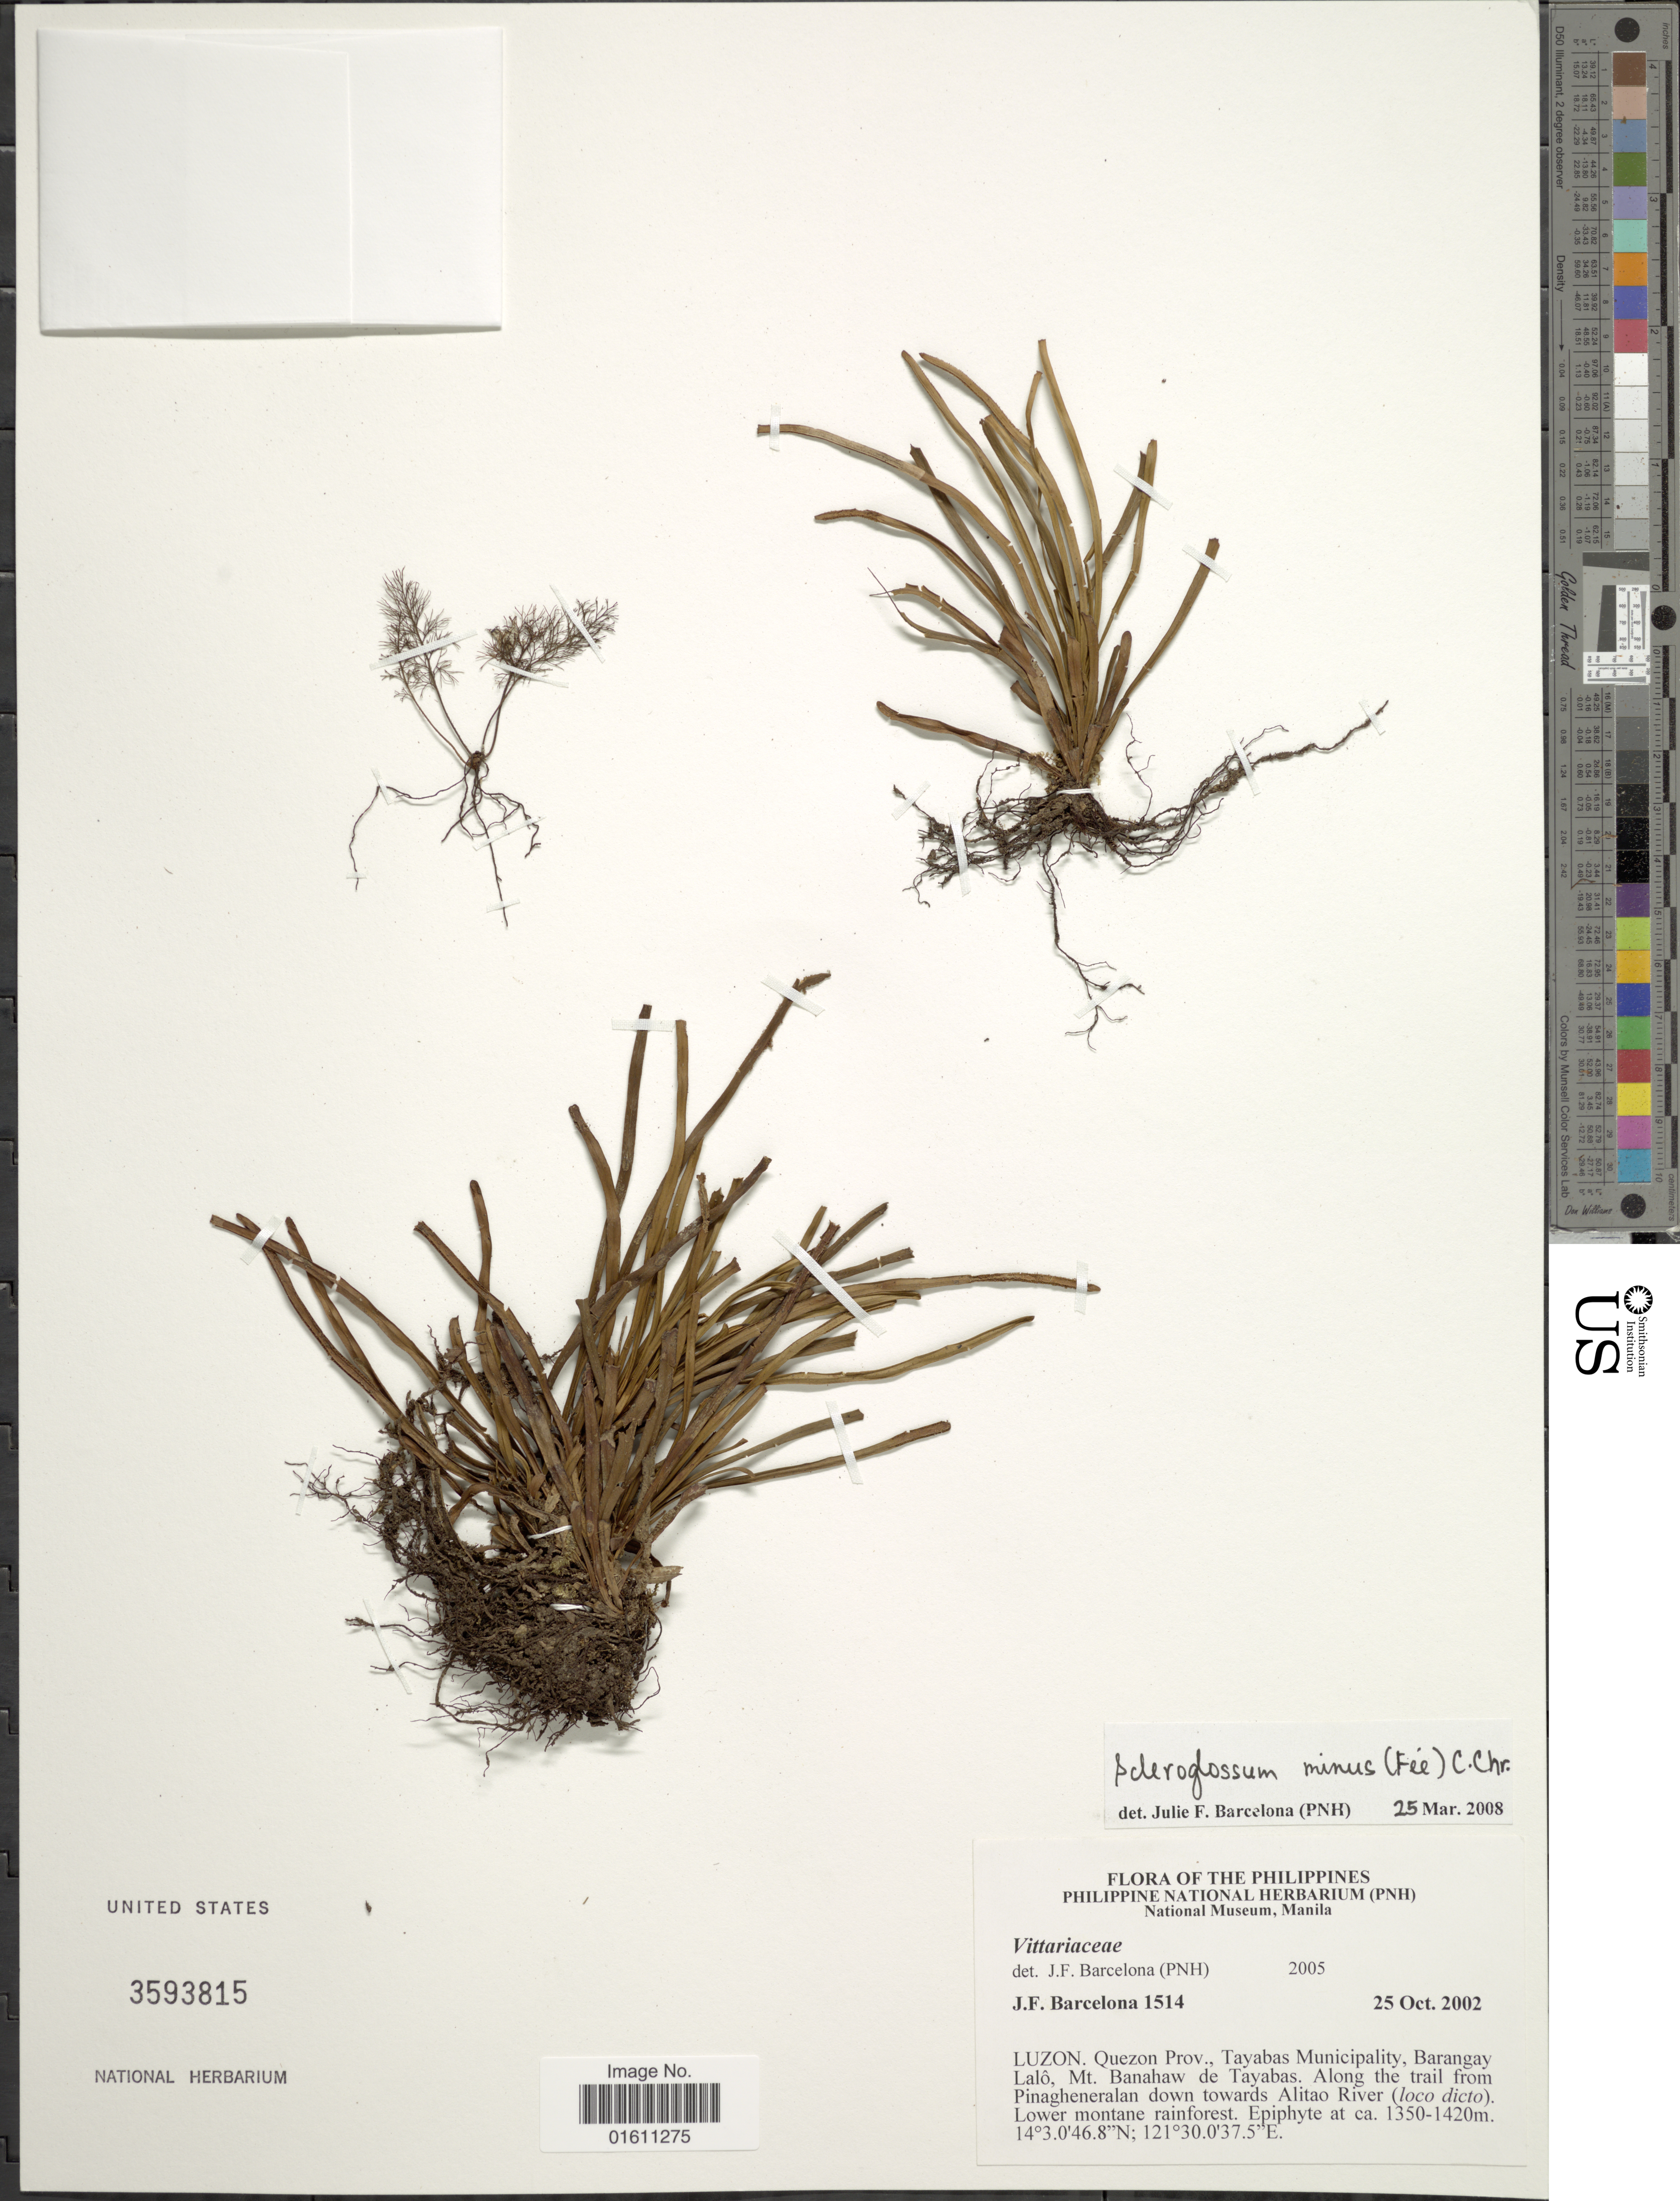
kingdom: Plantae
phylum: Tracheophyta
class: Polypodiopsida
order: Polypodiales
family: Polypodiaceae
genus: Scleroglossum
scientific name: Scleroglossum minus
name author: (Fée) C. Chr.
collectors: J. F. Barcelona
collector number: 1514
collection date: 2002-10-25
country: Philippines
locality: The Philippines, Luzon. Quezon Prov., Tayabas Municipality, Mt. Banahaw de Tayabas. Along the trail from Pinagheneralan down towards Alitao River (loco dicto).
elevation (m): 1350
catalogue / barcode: US 3593815